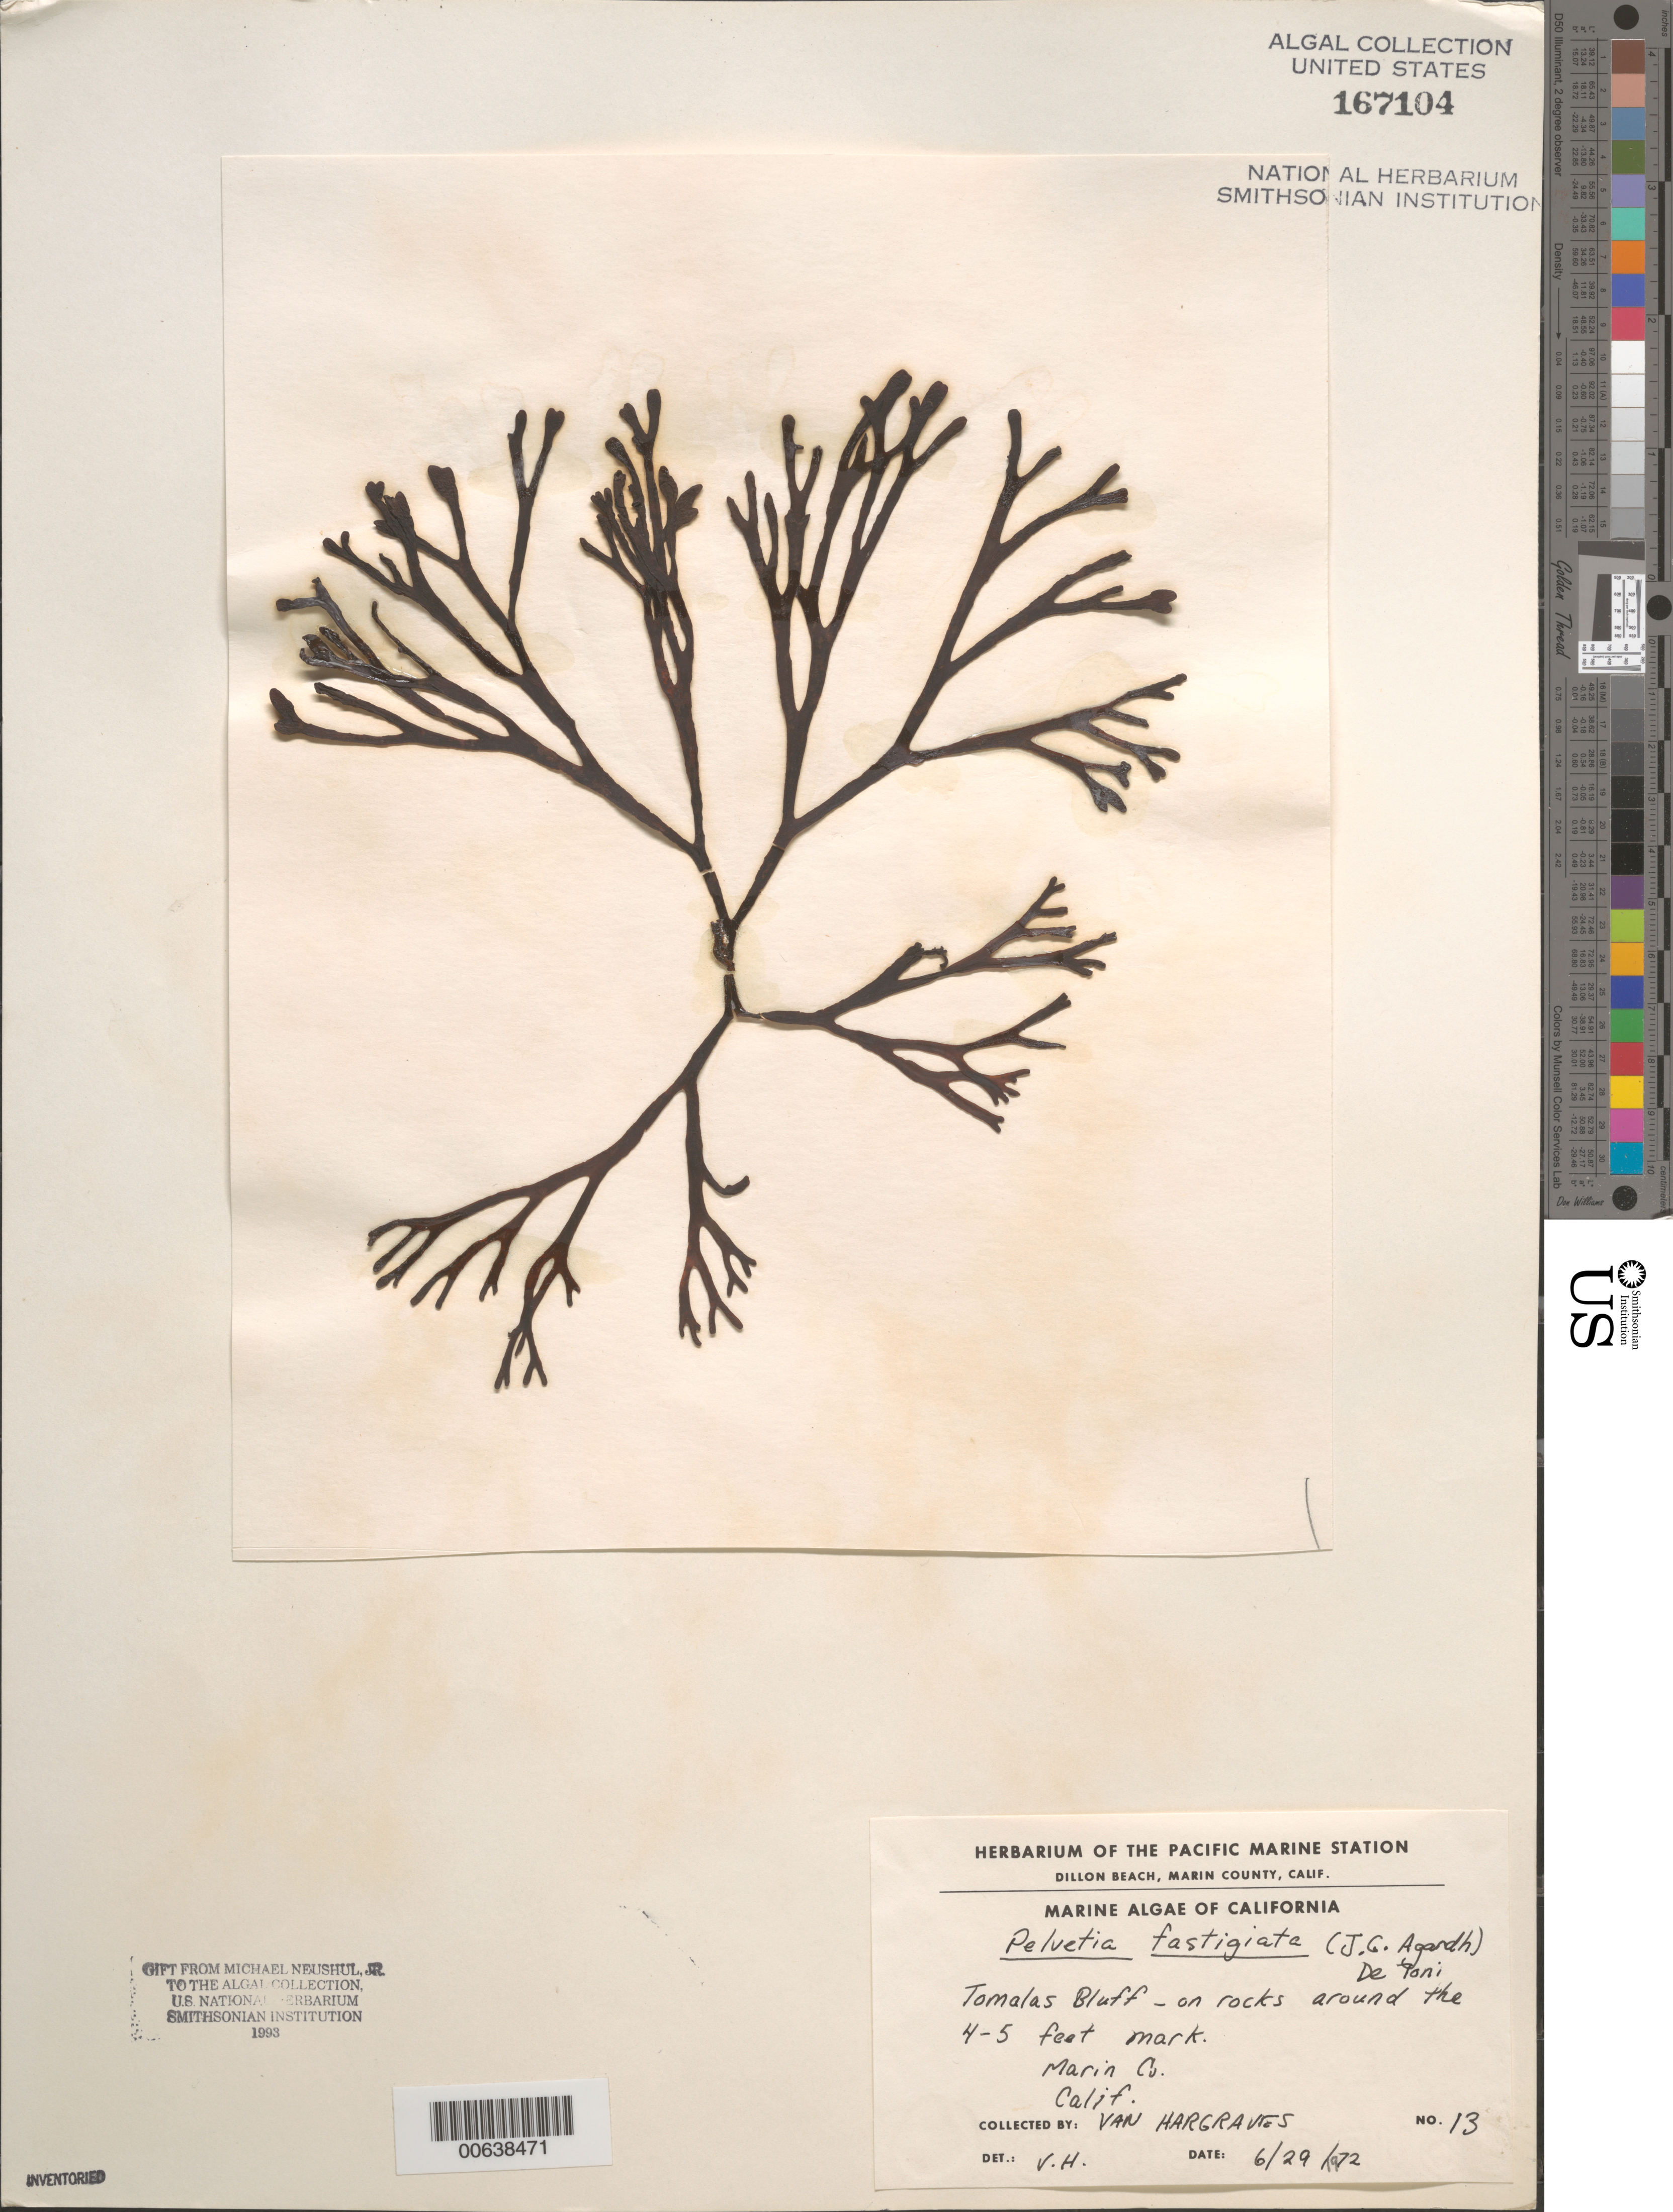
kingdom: Chromista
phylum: Ochrophyta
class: Phaeophyceae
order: Fucales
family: Fucaceae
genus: Silvetia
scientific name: Silvetia compressa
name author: (J. Agardh) E.A. Serrão et al.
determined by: Algae name updating Project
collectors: V. Hargraves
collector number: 13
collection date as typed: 29 Jun 1972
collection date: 1972-06-29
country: United States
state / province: California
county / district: Marin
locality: Tomales Bluff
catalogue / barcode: US 167104